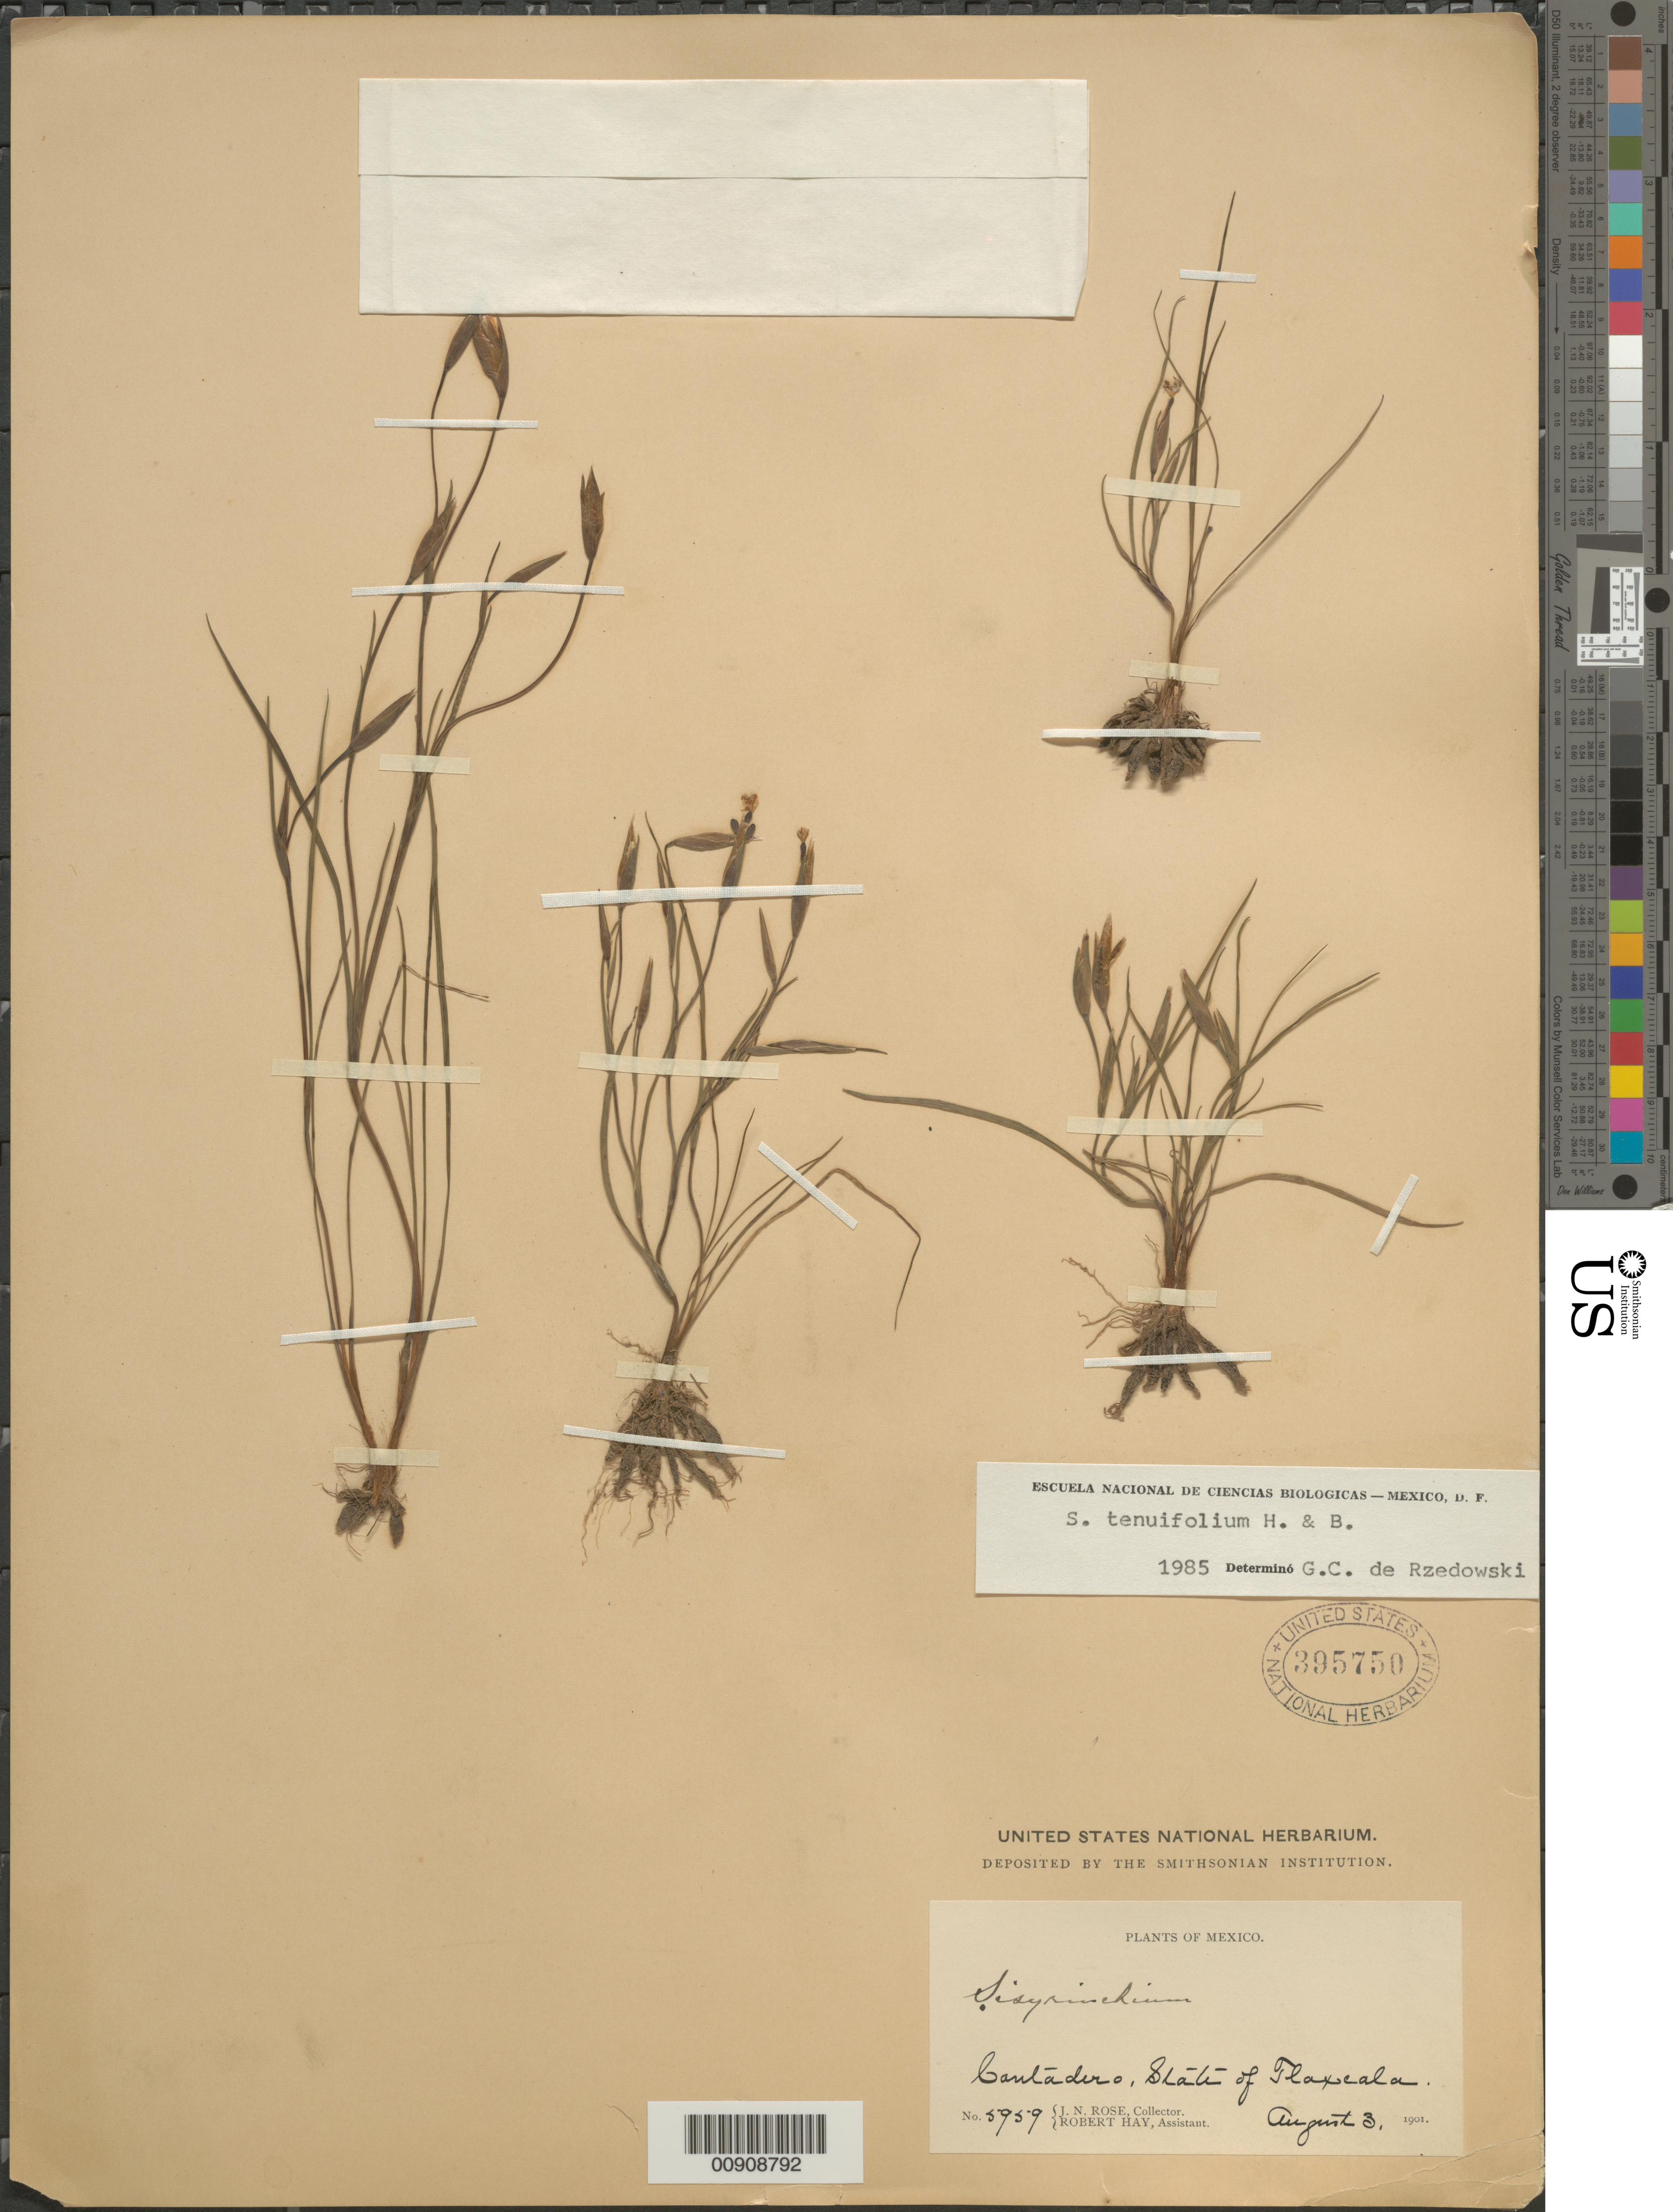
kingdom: Plantae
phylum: Tracheophyta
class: Liliopsida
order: Asparagales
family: Iridaceae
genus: Sisyrinchium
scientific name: Sisyrinchium tenuifolium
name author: Humb. & Bonpl. ex Willd.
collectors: J. N. Rose & R. Hay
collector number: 5959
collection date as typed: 03 Aug 1901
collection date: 1901-08-03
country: Mexico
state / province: Tlaxcala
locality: Contadero, State of Tlaxcala.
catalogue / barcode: US 395750